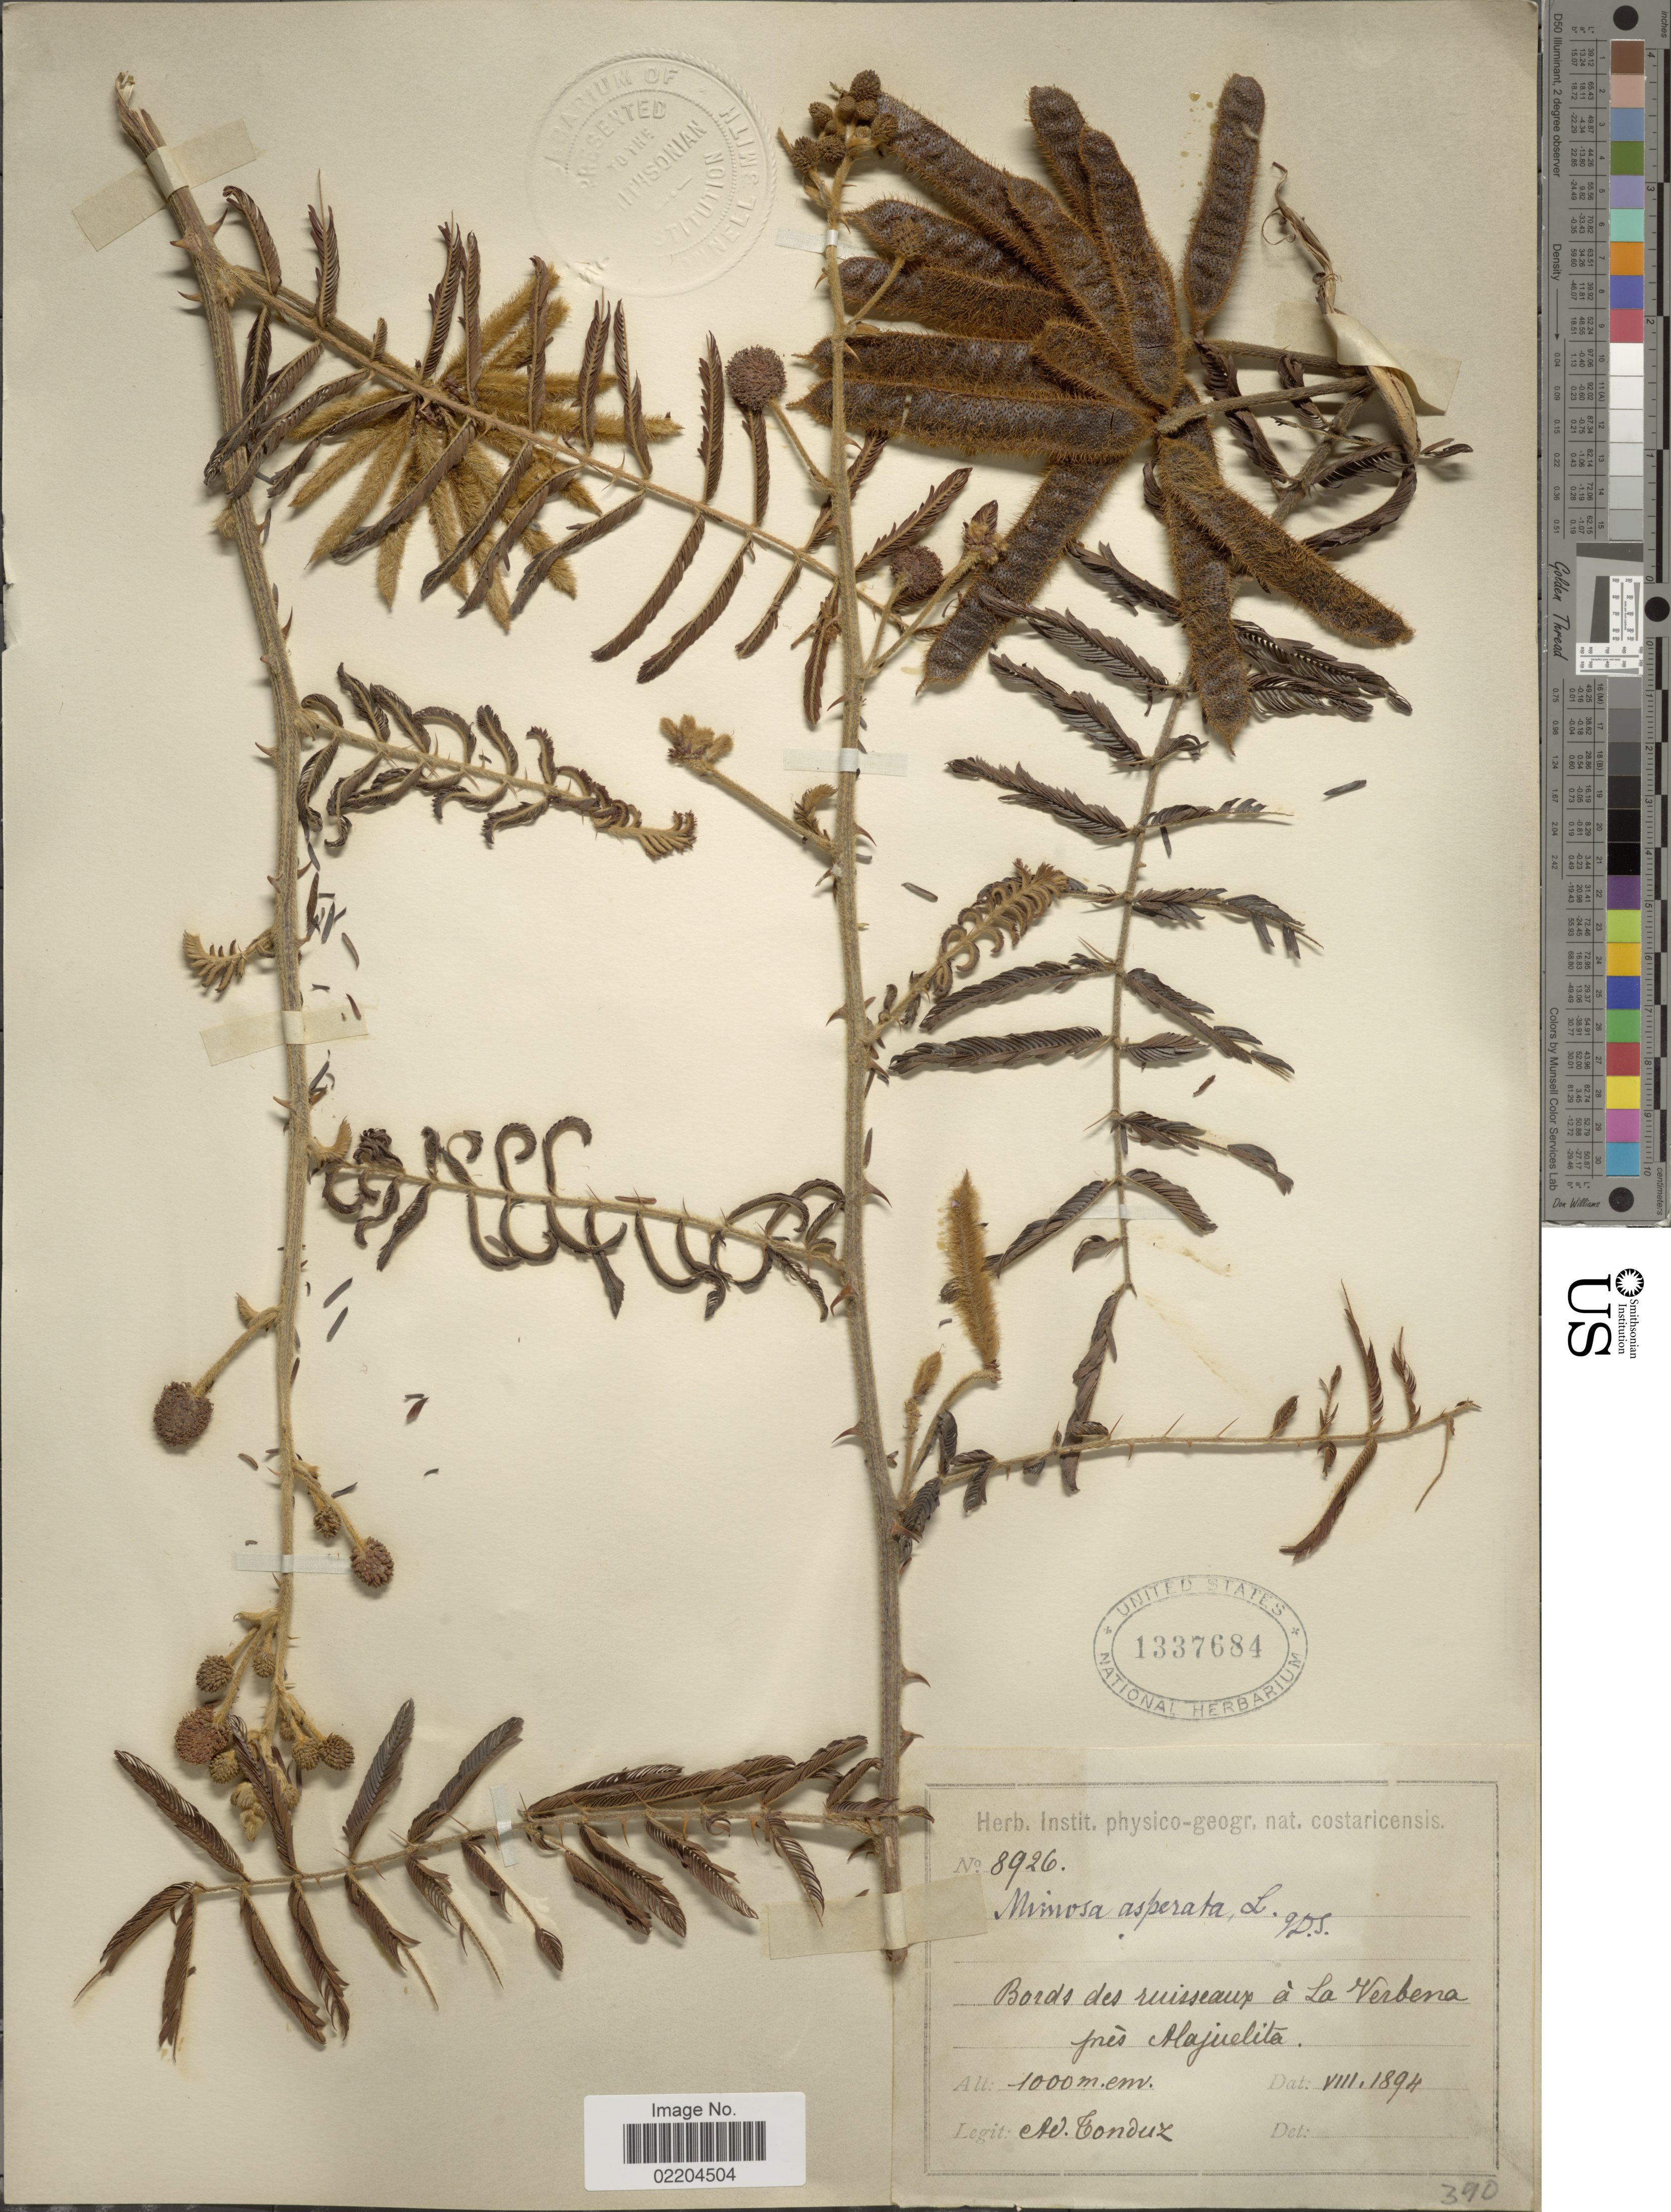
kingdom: Plantae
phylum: Tracheophyta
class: Magnoliopsida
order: Fabales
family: Fabaceae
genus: Mimosa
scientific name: Mimosa pigra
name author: L.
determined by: Strong, Mark T., (BOT), Smithsonian Institution - National Museum of Natural History (UNITED STATES)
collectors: A. Tonduz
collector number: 8926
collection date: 1894-08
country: Costa Rica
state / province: Alajuela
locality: Bords des ruisseaux a La Verbena pres Alajuela.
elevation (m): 1000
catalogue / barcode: US 1337684